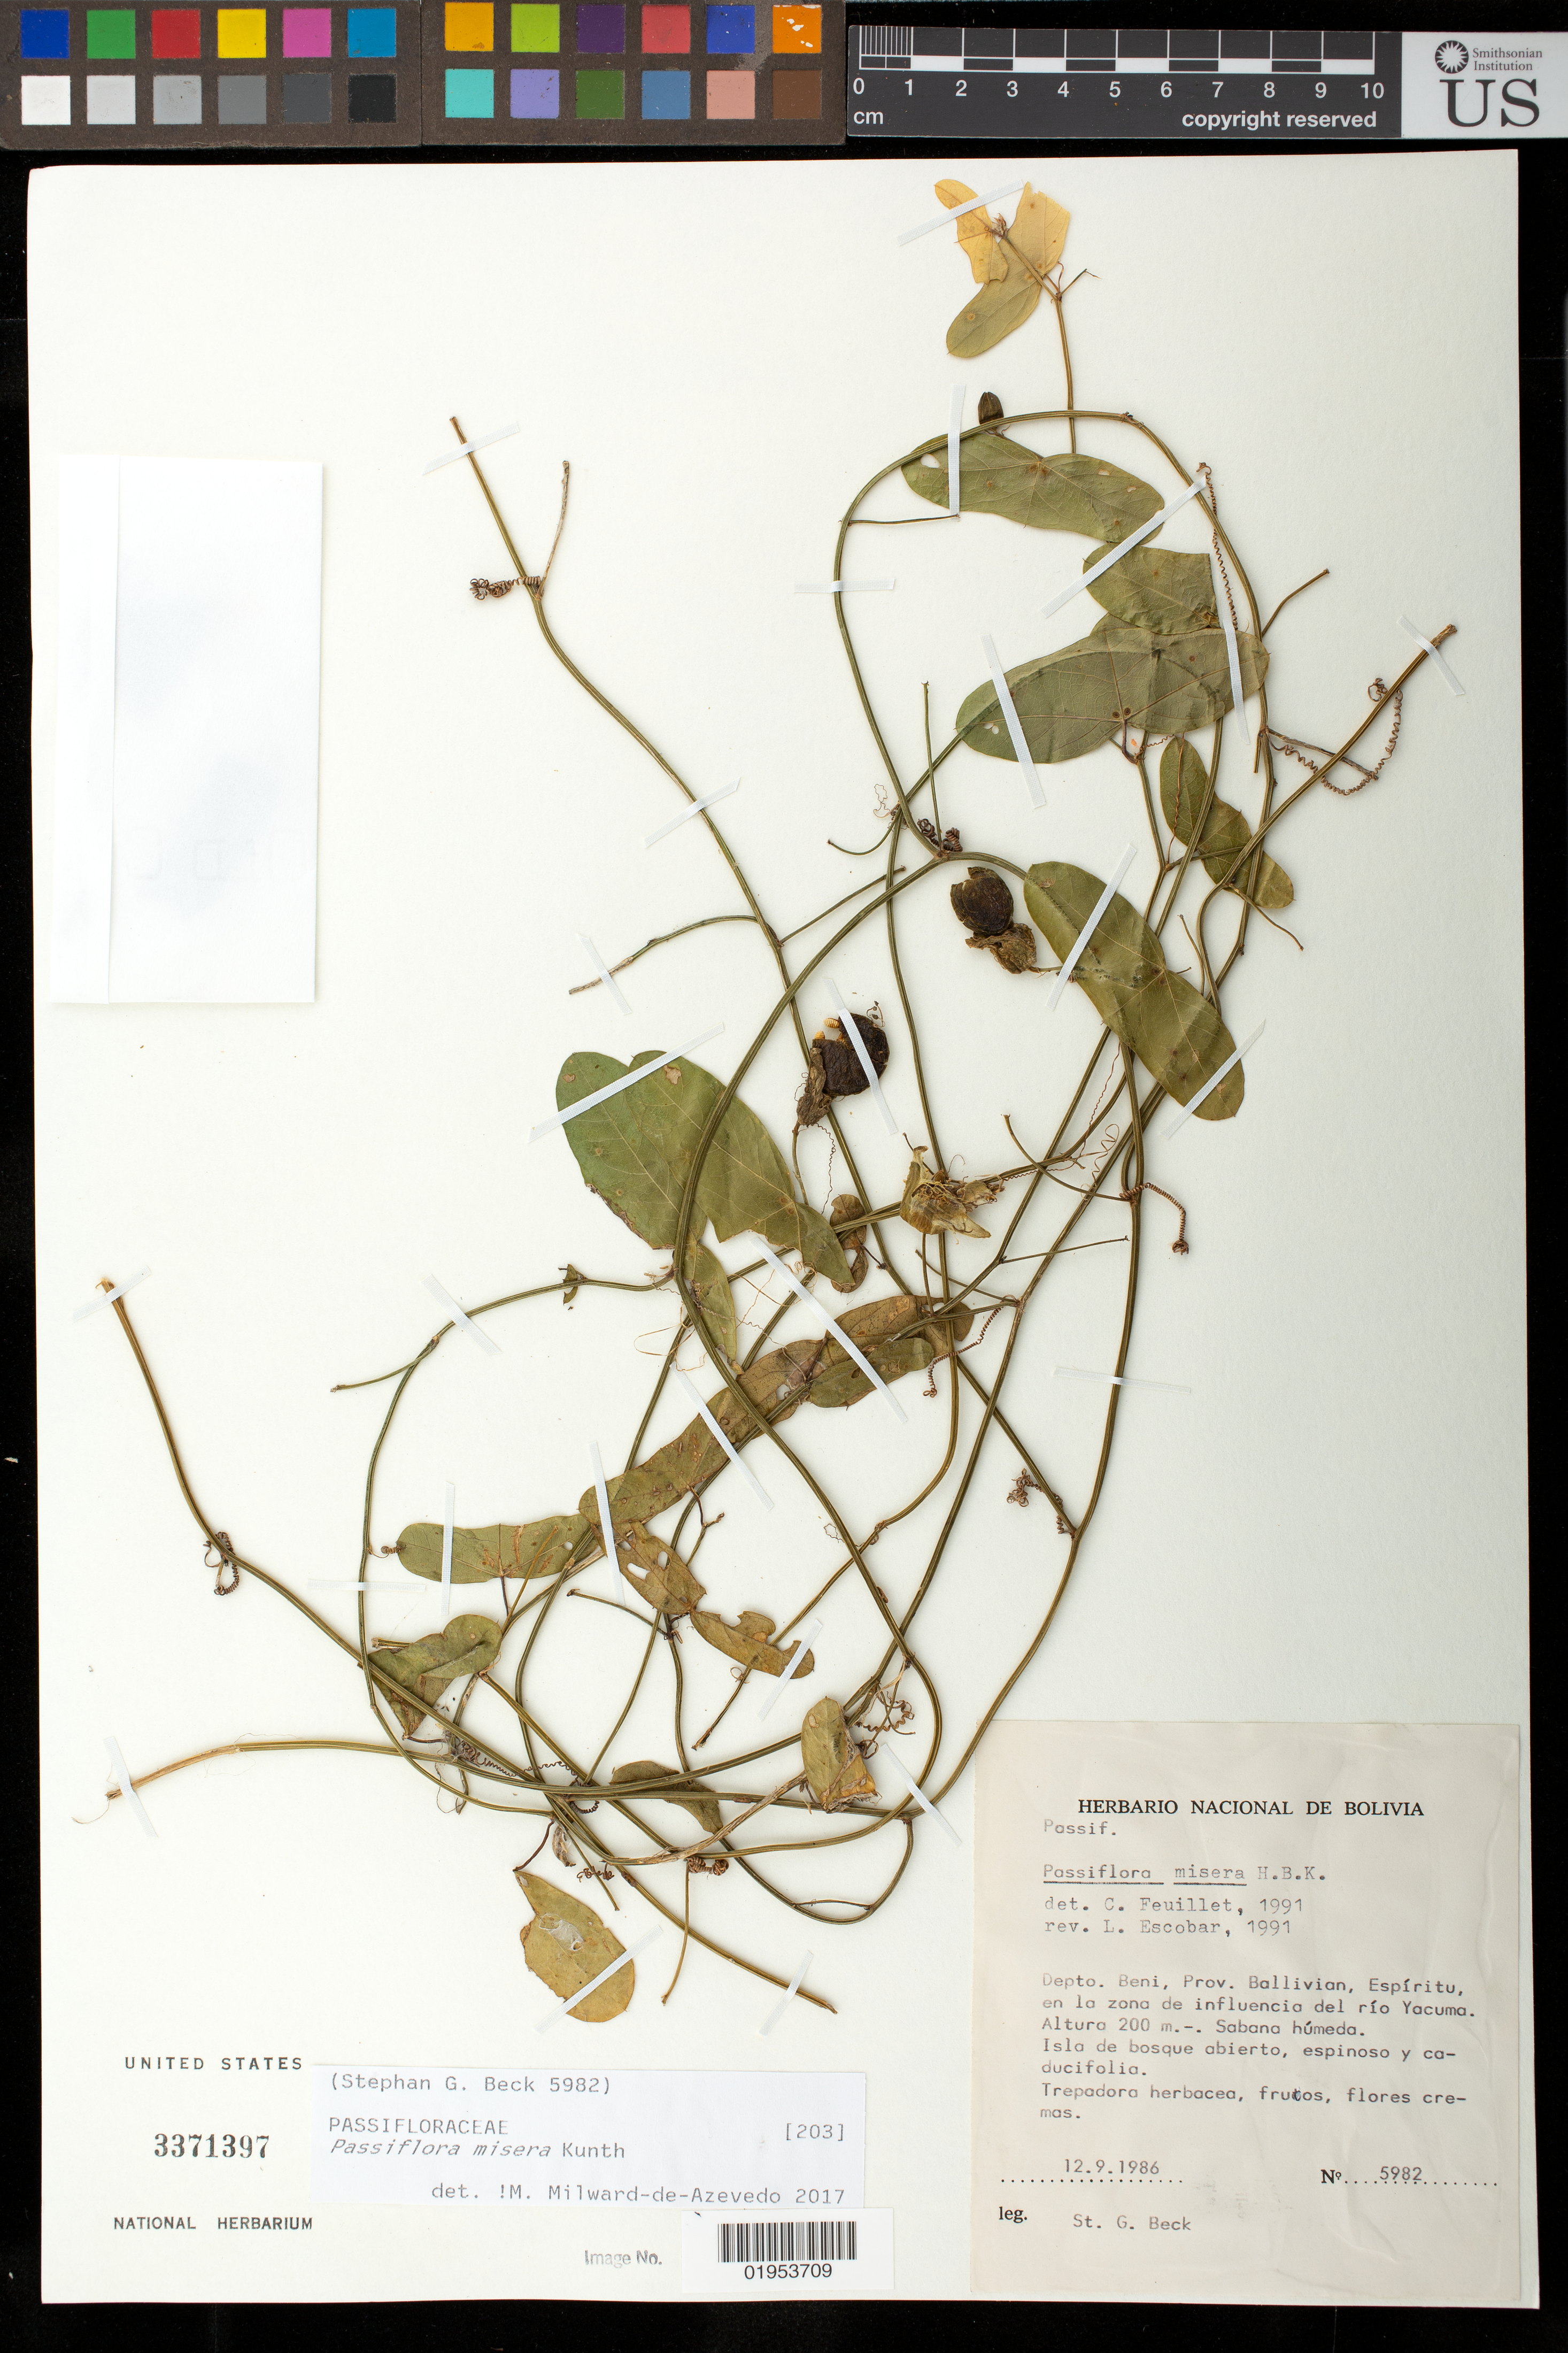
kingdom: Plantae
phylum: Tracheophyta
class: Magnoliopsida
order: Malpighiales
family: Passifloraceae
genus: Passiflora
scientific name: Passiflora misera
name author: Kunth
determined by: Azevedo, M. A. Milward de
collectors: S. Beck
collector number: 5982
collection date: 1986-09-12 or 1986-12-09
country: Bolivia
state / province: Beni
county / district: Ballivián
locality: Espíritu, en la zona de influencia del río Yacuma.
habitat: Sabana húmeda.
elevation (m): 200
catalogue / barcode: US 3371397